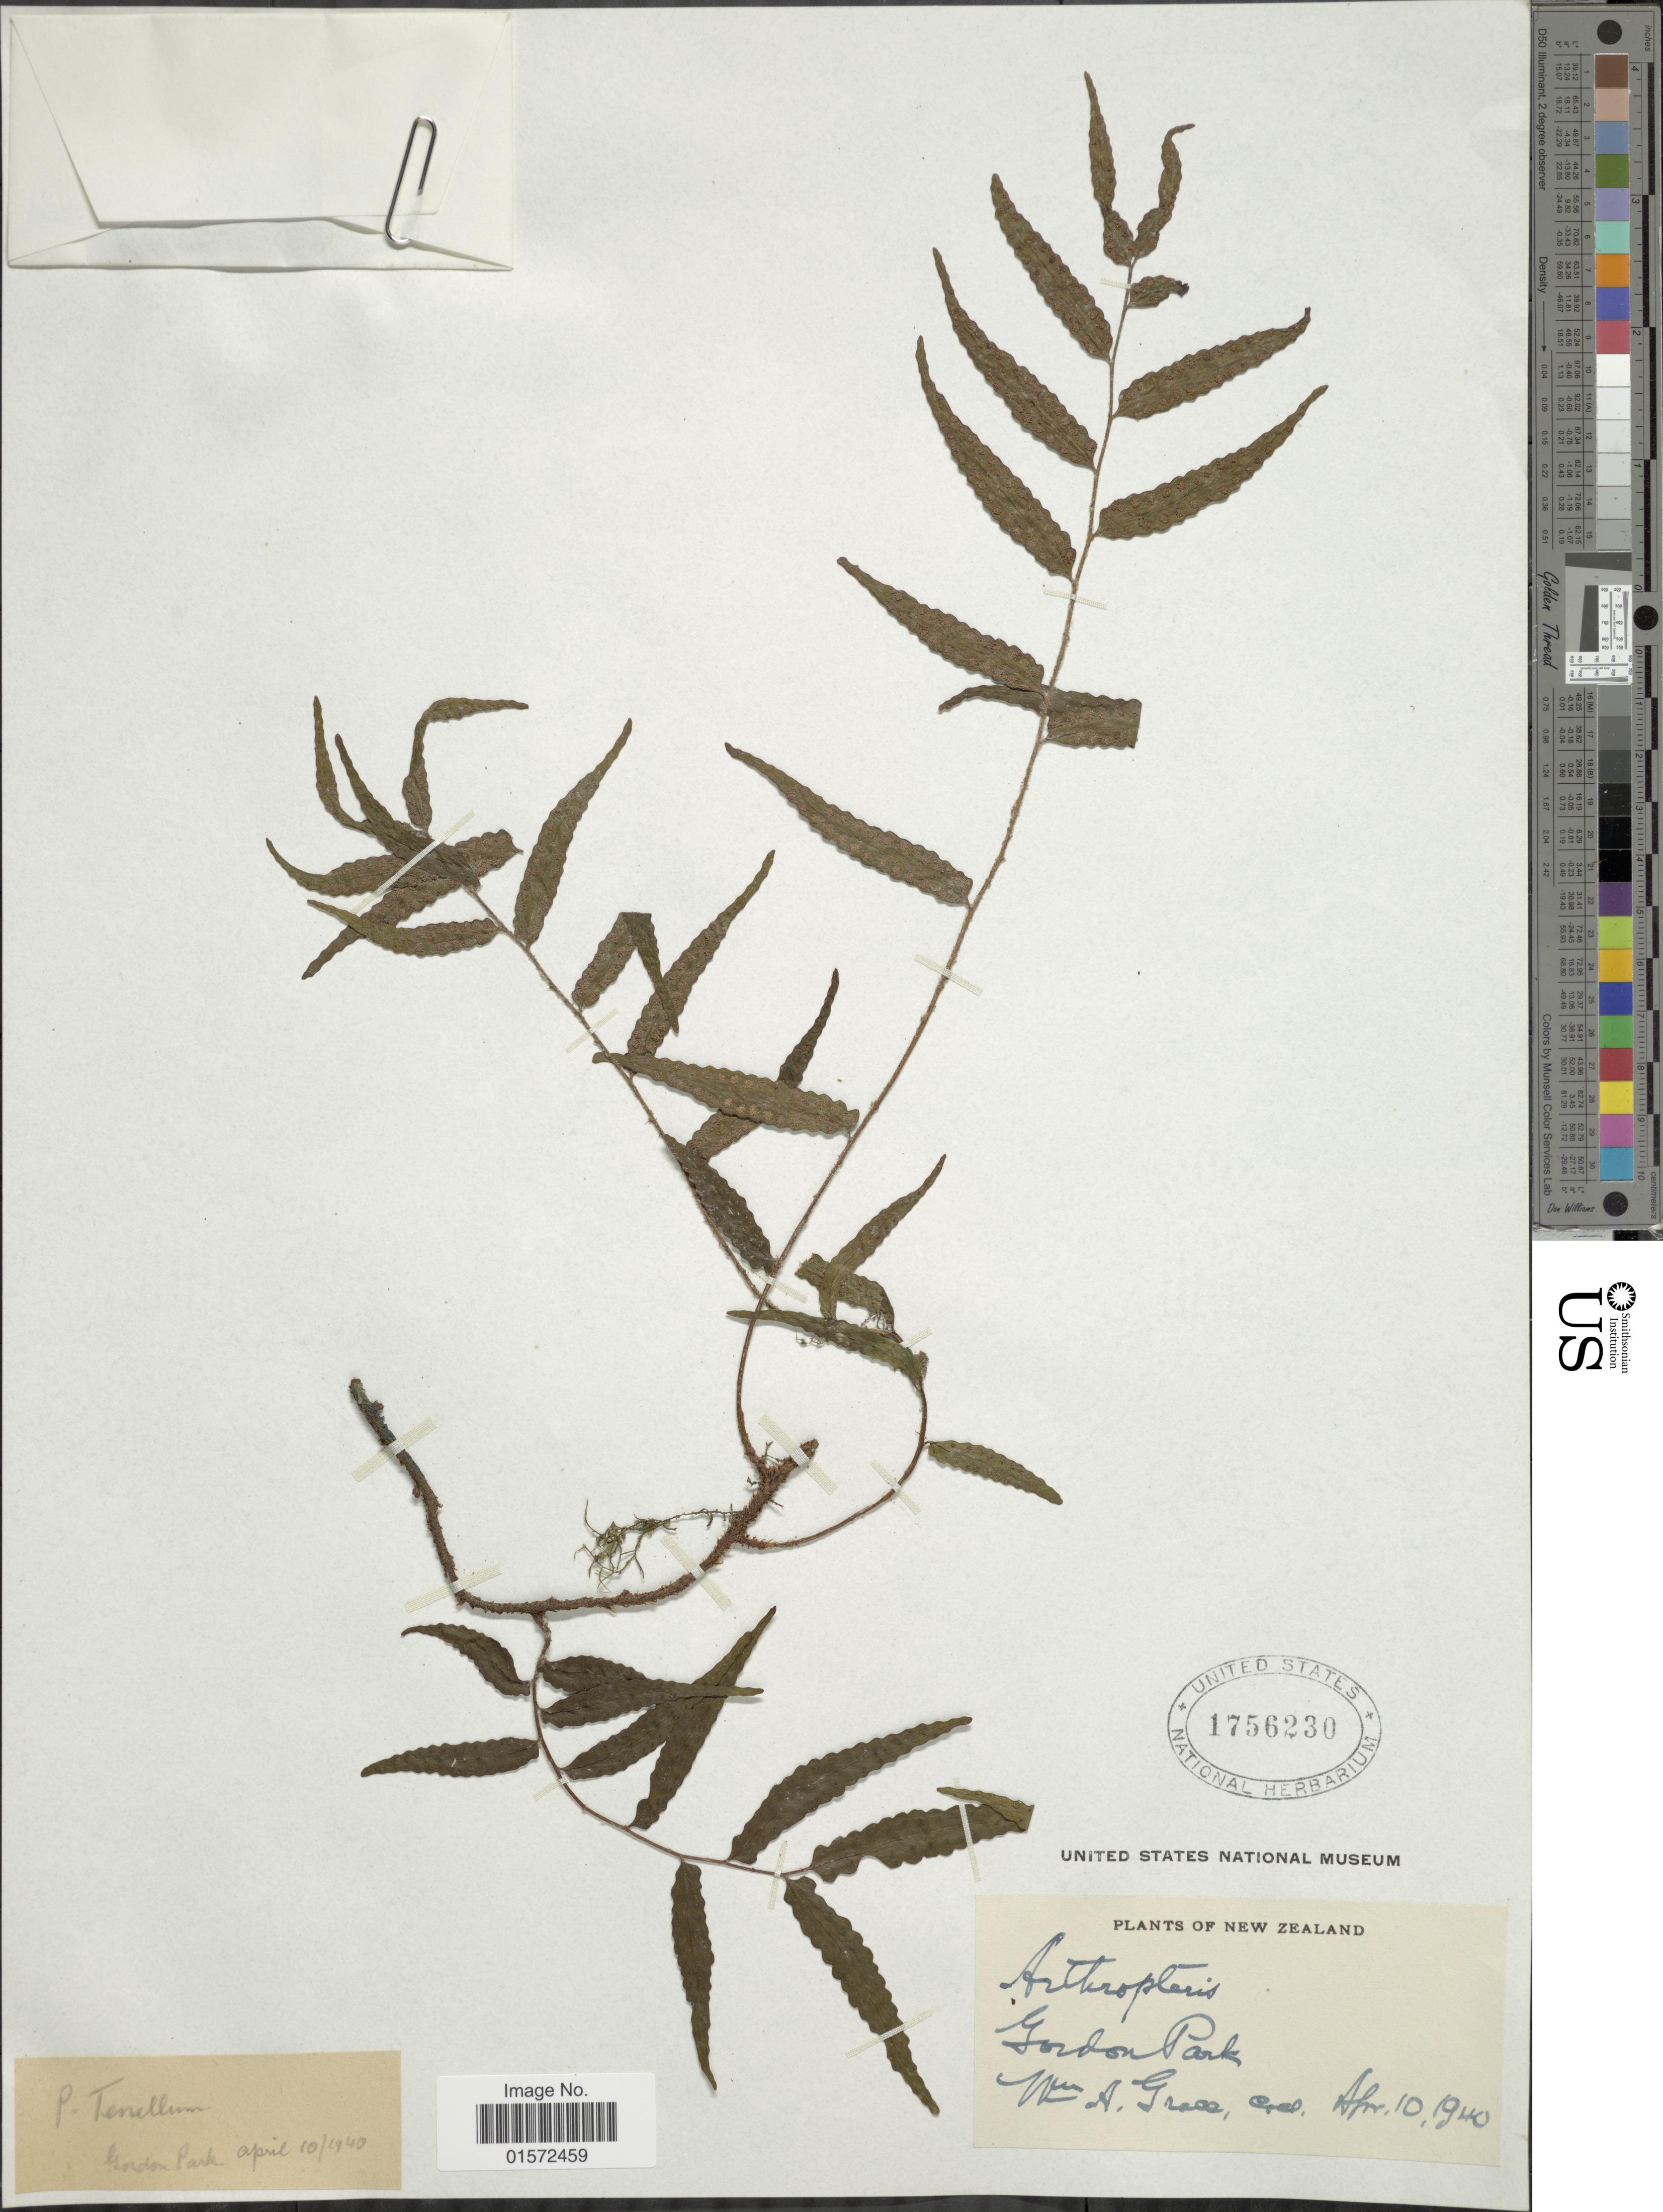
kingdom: Plantae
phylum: Tracheophyta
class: Polypodiopsida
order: Polypodiales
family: Tectariaceae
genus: Arthropteris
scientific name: Arthropteris tenella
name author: (G. Forst.) J. Sm. ex Hook. f.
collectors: W. Grace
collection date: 1940-04-10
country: New Zealand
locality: London Park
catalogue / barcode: US 1756230